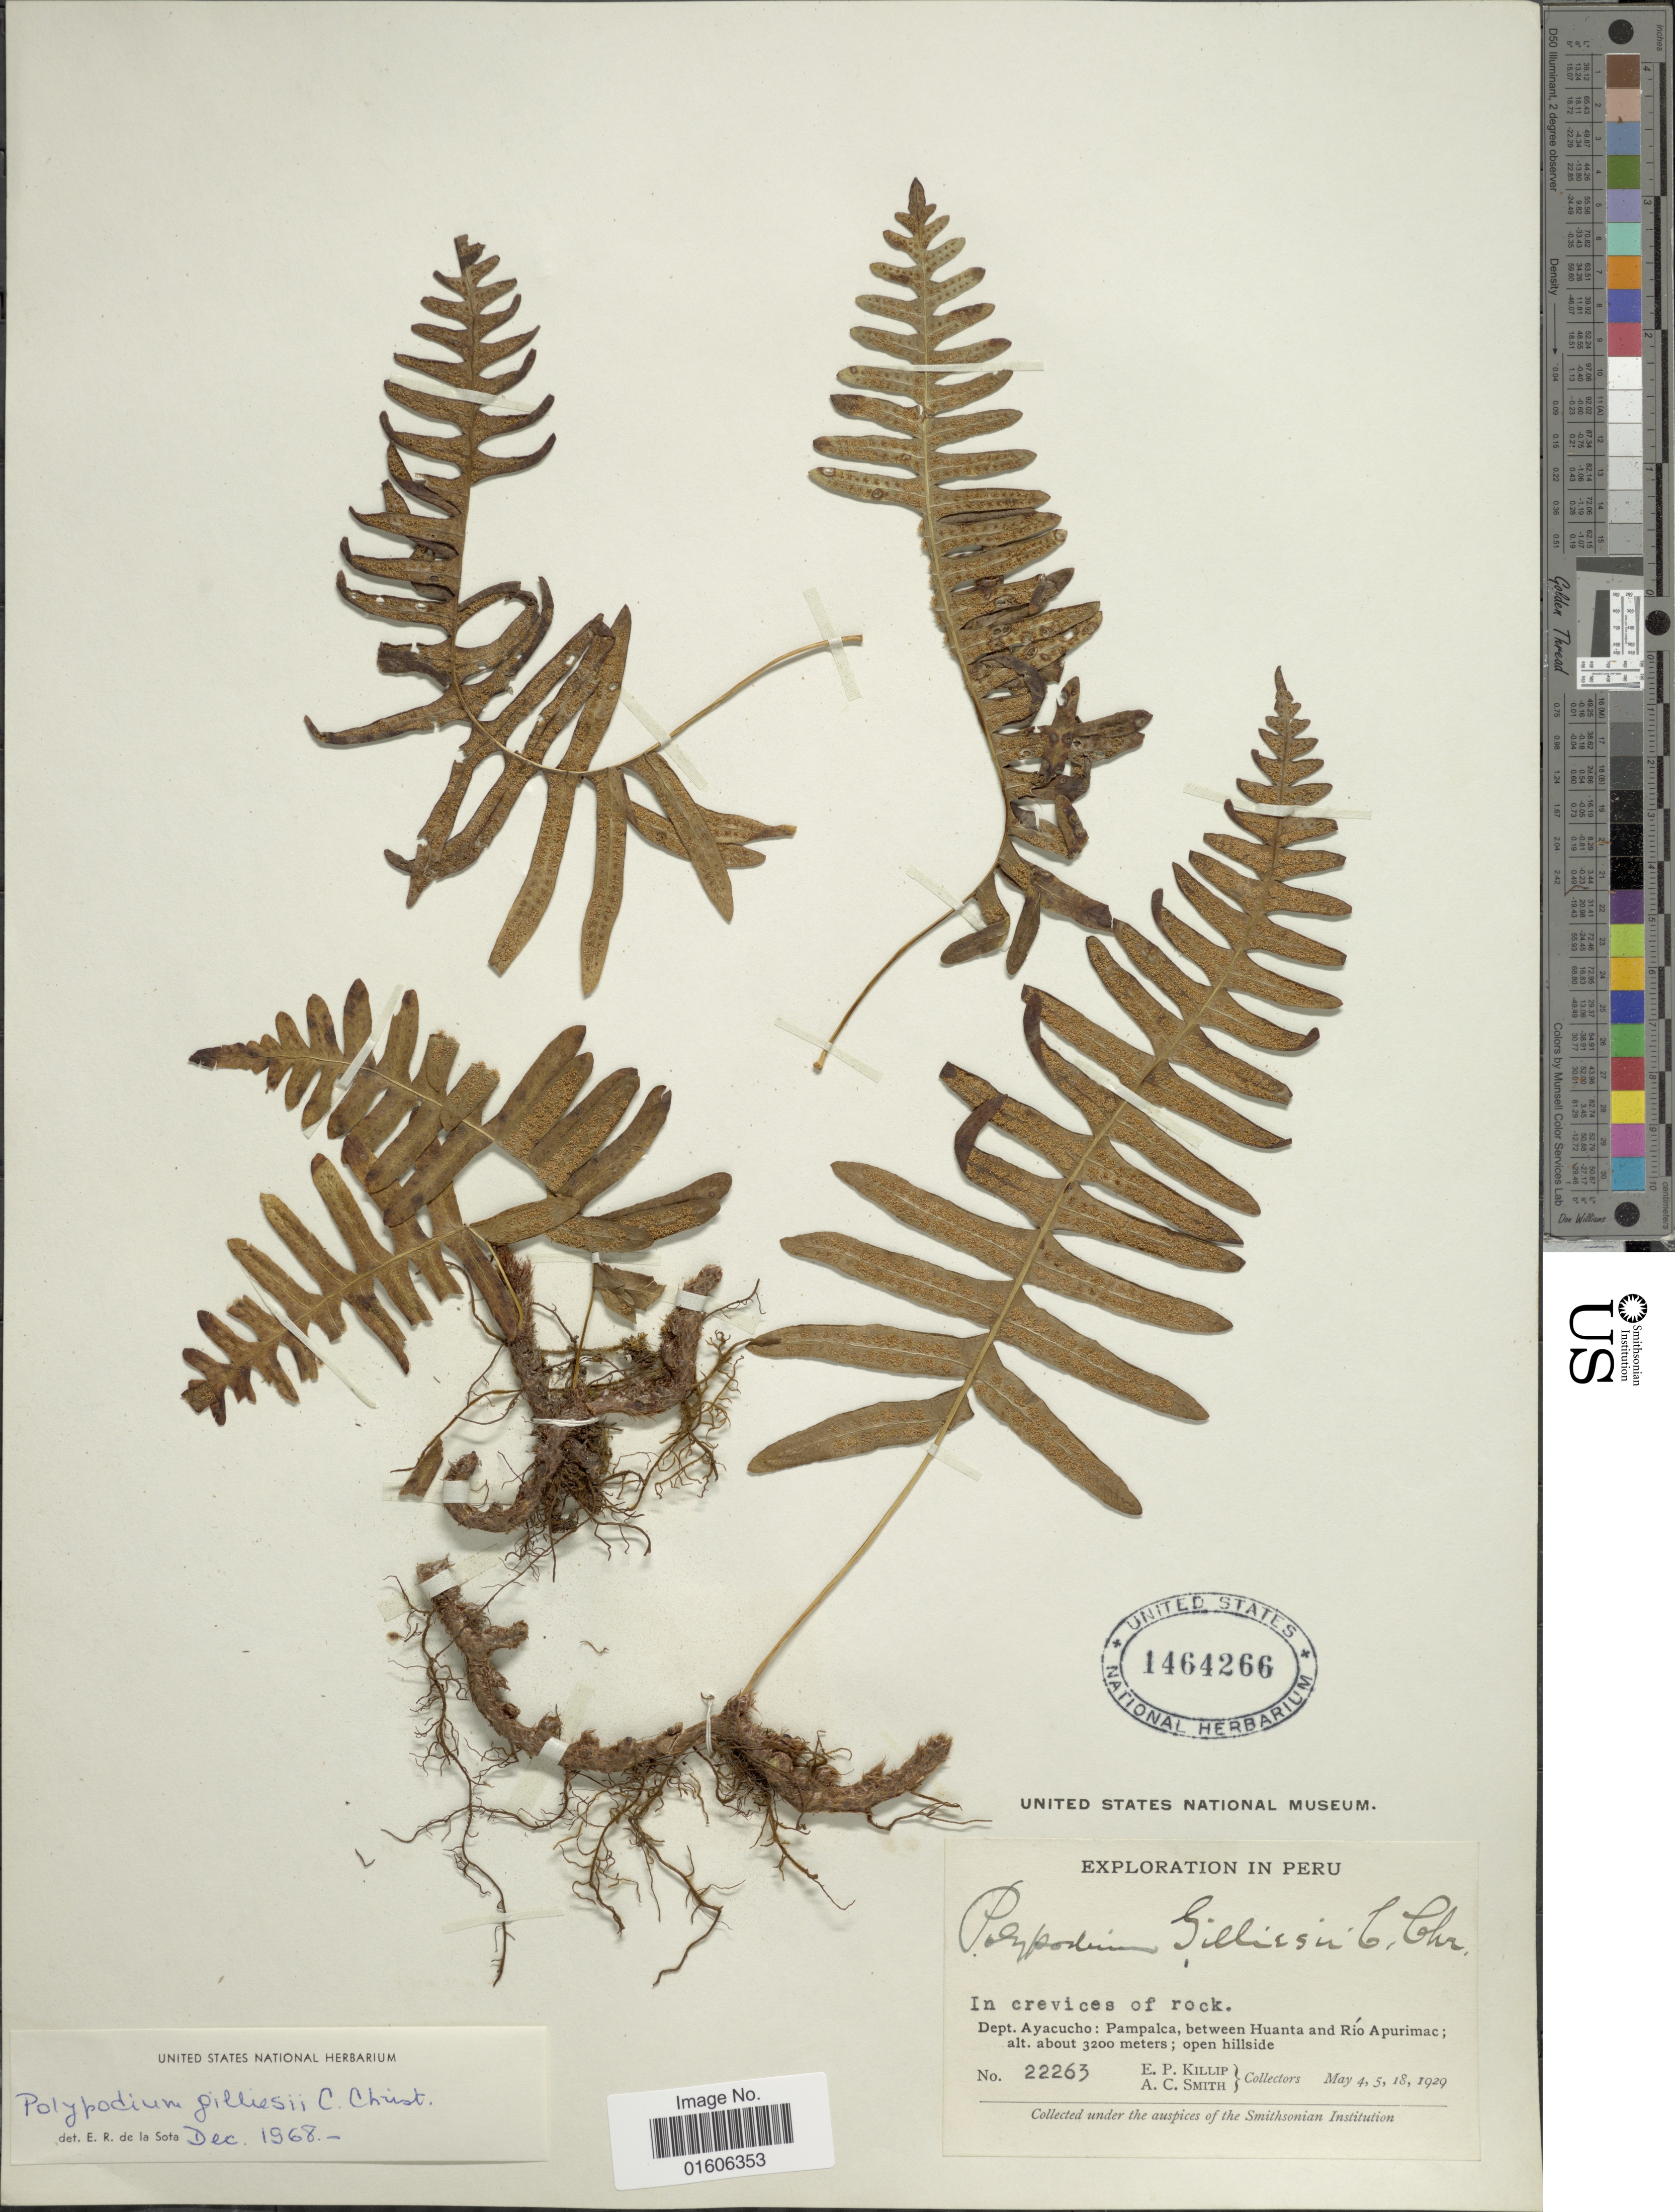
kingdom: Plantae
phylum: Tracheophyta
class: Polypodiopsida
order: Polypodiales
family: Polypodiaceae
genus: Serpocaulon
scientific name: Serpocaulon gilliesii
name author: (C. Chr.) A.R. Sm.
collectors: E. P. Killip & A. C. Smith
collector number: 22263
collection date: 1929-05-04/1929-05-18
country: Peru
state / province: Ayacucho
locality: Dept. Ayacucho: Pampalca, between Huanta and Río Apurimac.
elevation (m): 3200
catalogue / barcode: US 1464266